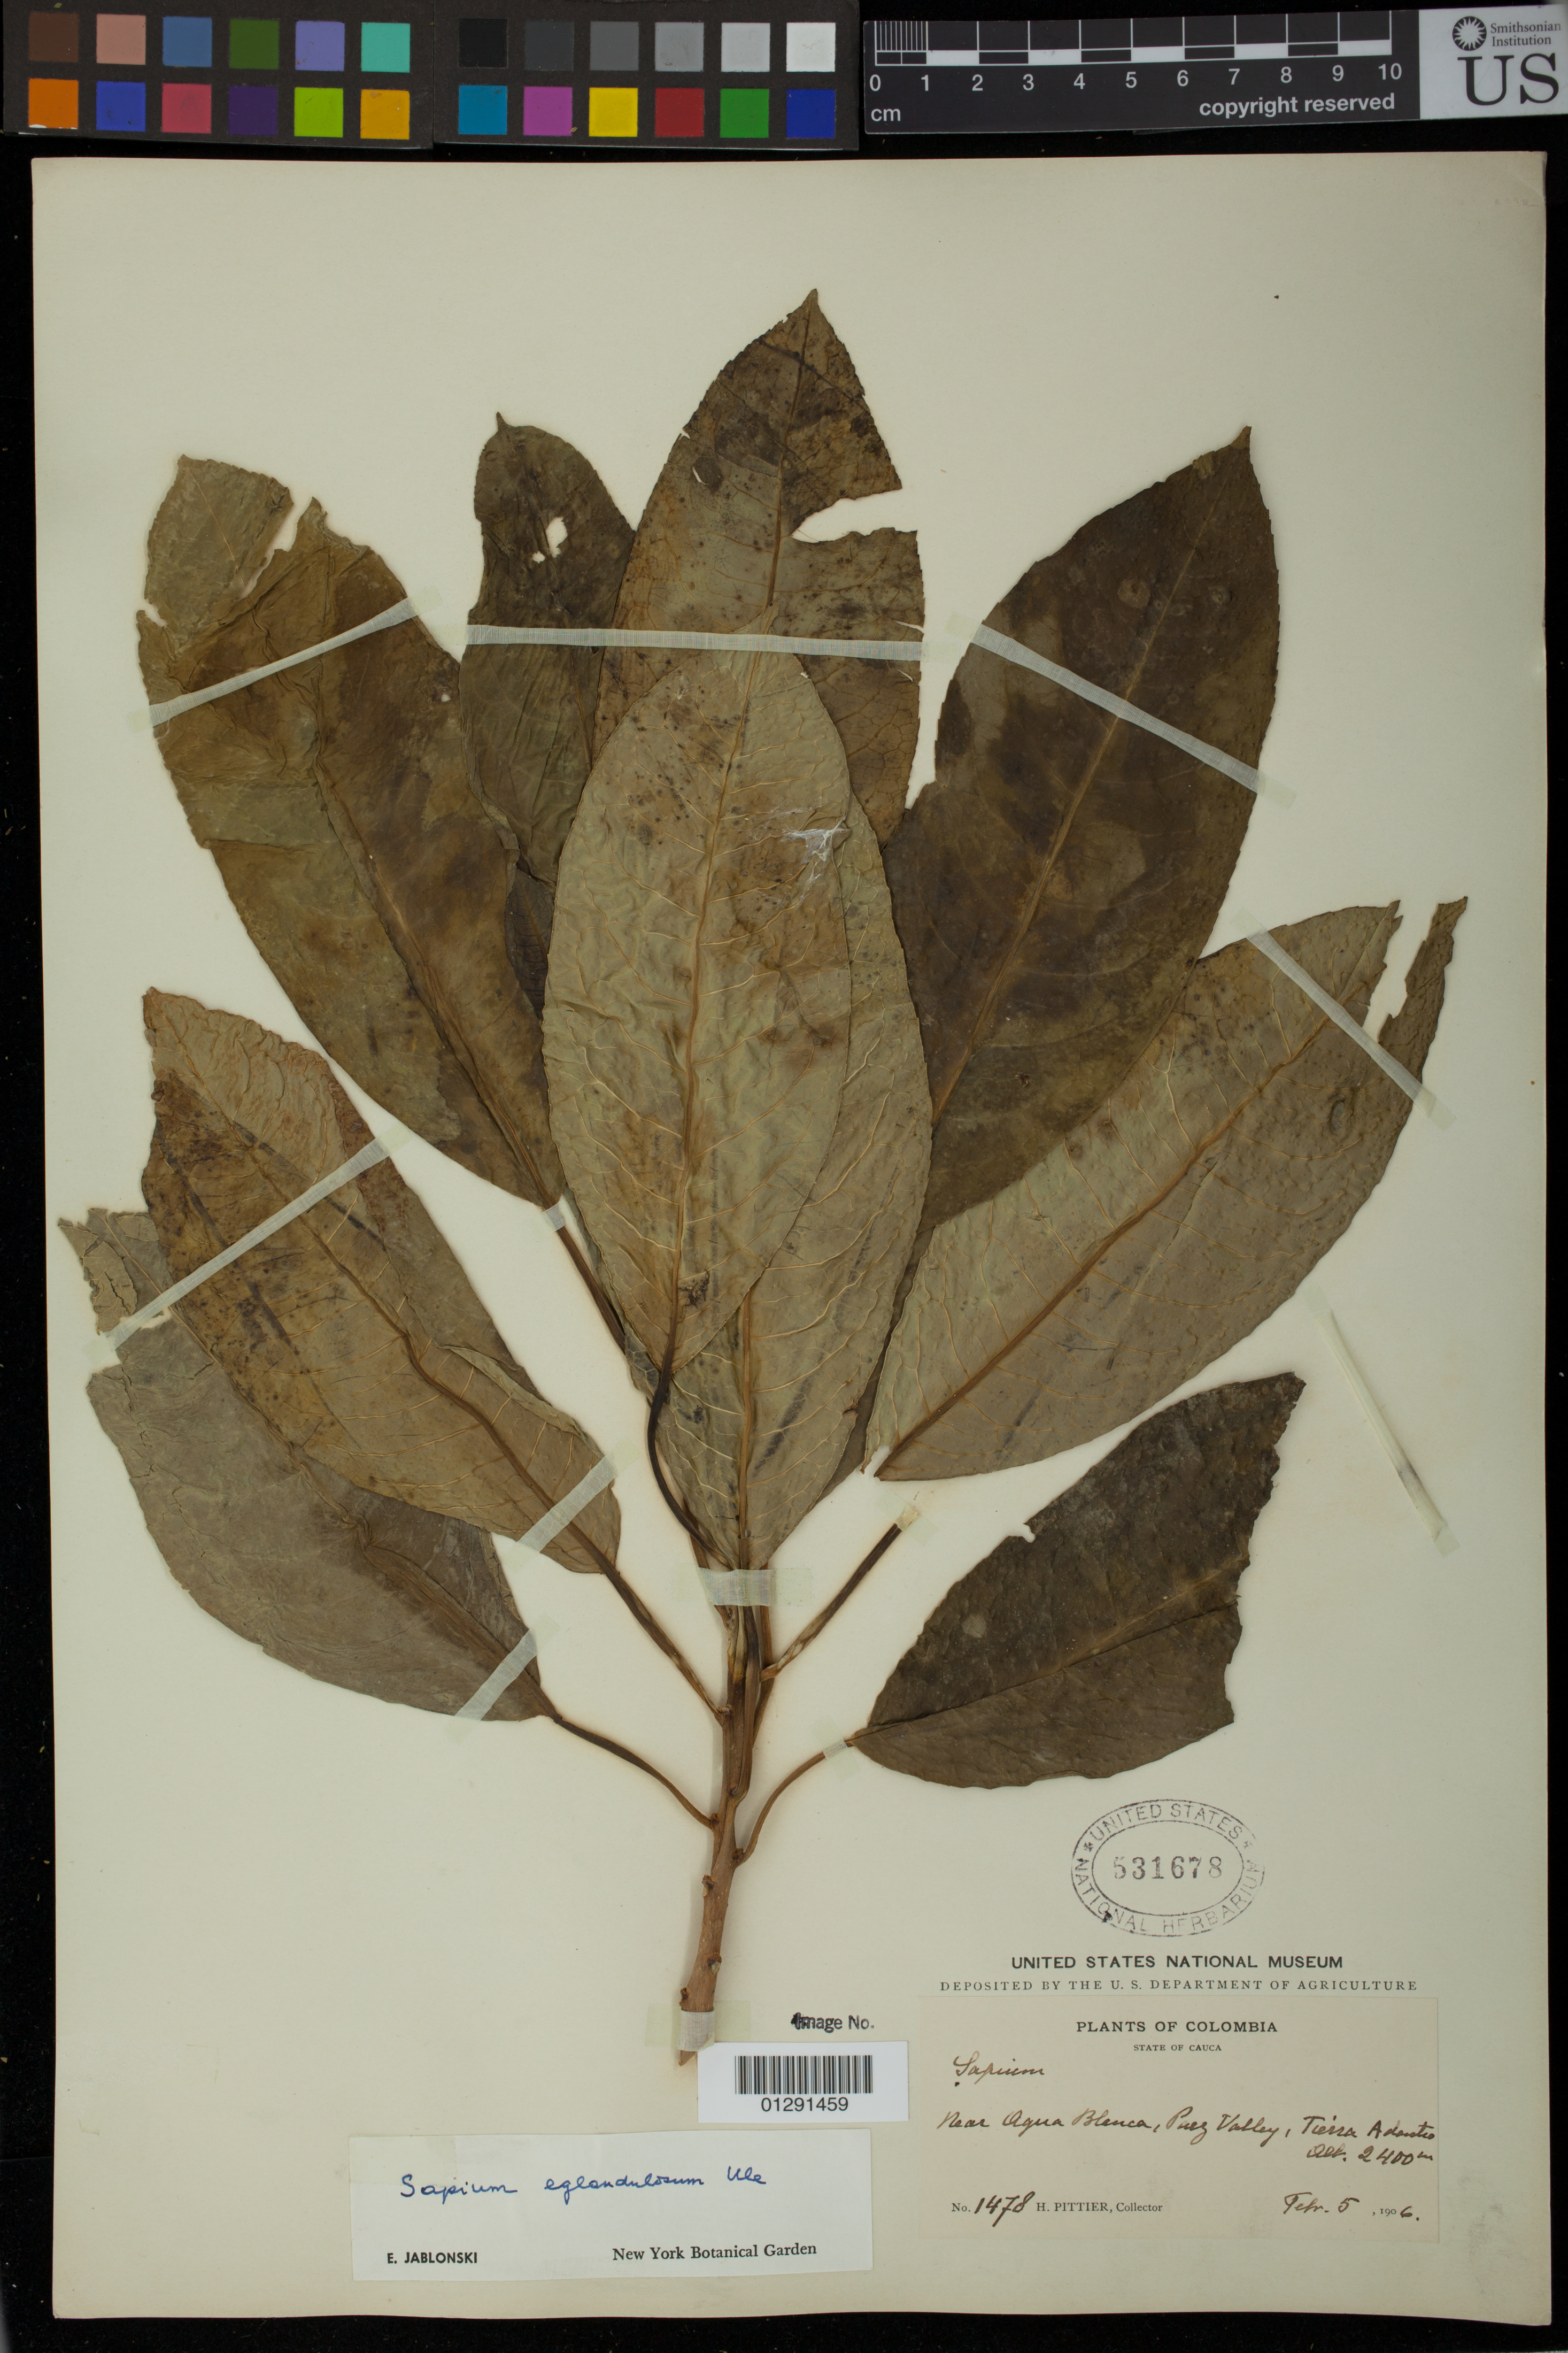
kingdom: Plantae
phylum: Tracheophyta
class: Magnoliopsida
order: Malpighiales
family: Euphorbiaceae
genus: Sapium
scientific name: Sapium lauriflorum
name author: (A. Rich.) Griseb.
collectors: H. F. Pittier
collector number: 1478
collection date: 1906-02-05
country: Colombia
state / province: Cauca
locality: Near Agua Blanca, Paez Valley, Tierra Aentro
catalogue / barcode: US 531678